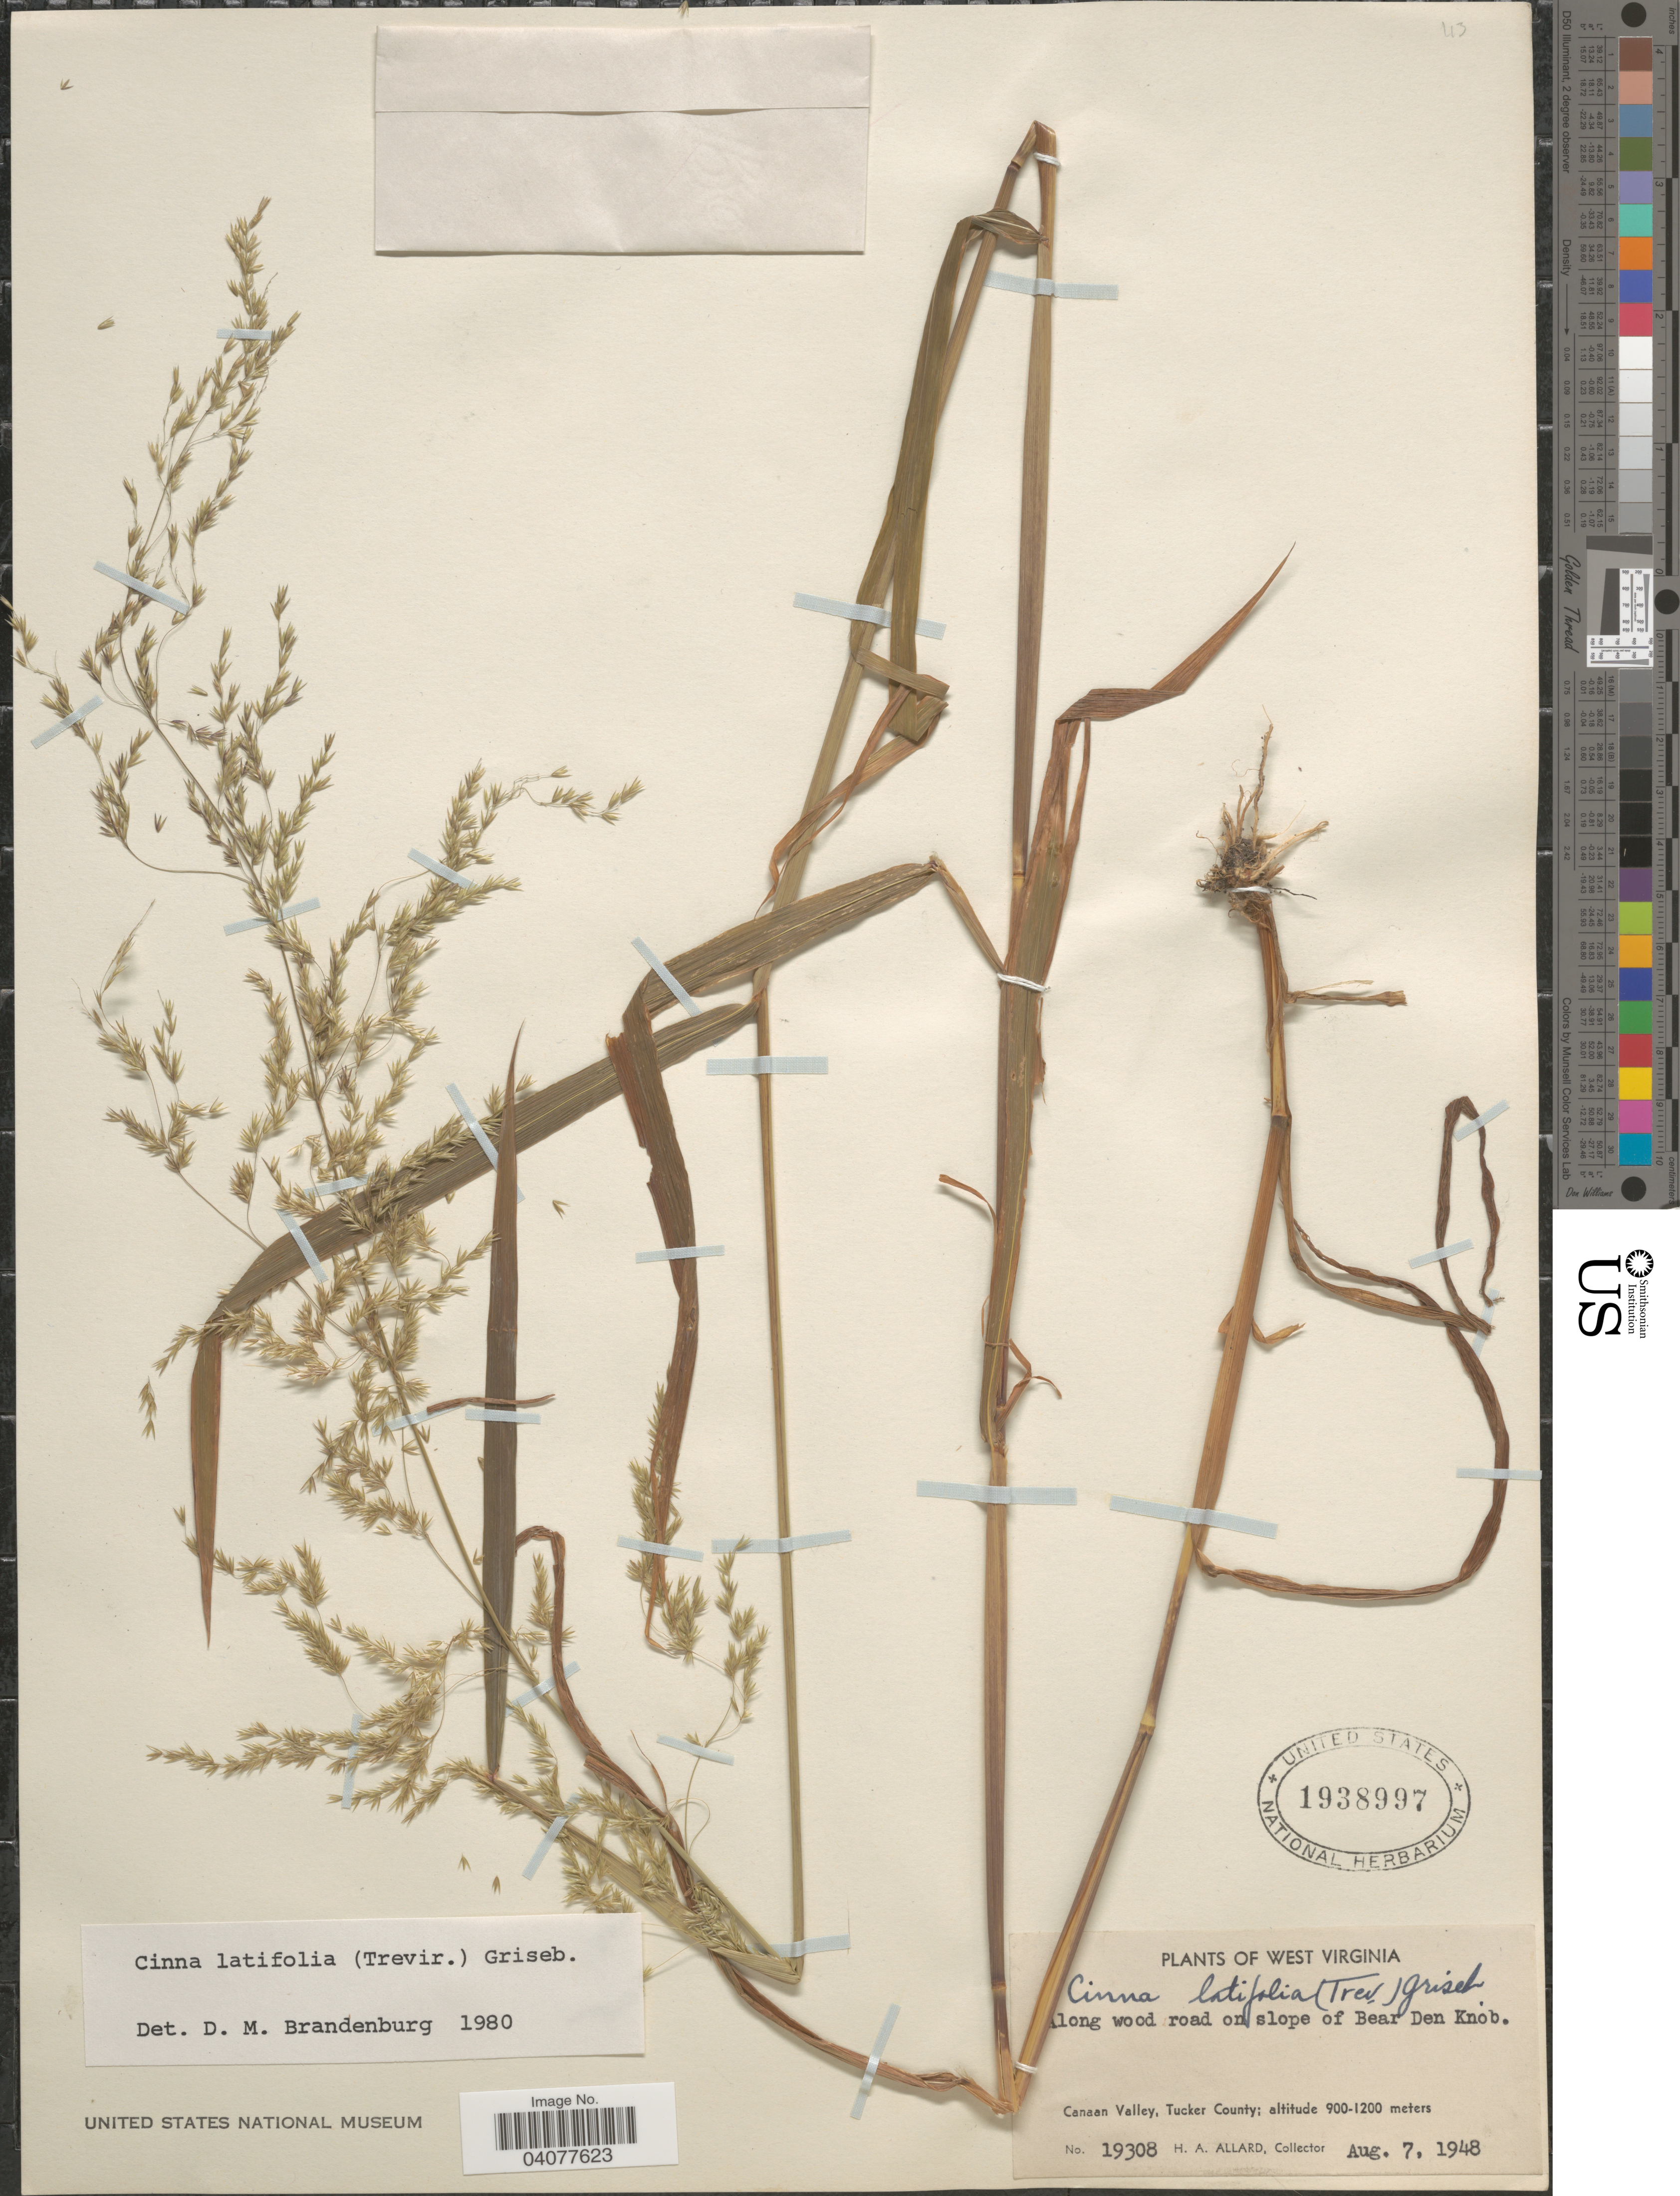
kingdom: Plantae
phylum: Tracheophyta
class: Liliopsida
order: Poales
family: Poaceae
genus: Cinna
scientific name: Cinna latifolia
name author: (Trevir. ex Goeppert) Griseb.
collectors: H. A. Allard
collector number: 19308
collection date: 1948-08-07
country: United States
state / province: West Virginia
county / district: Tucker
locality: Along wood road on slope of Bear Den Knob. Canaan Valley, Tucker County.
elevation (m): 900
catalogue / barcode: US 1938997